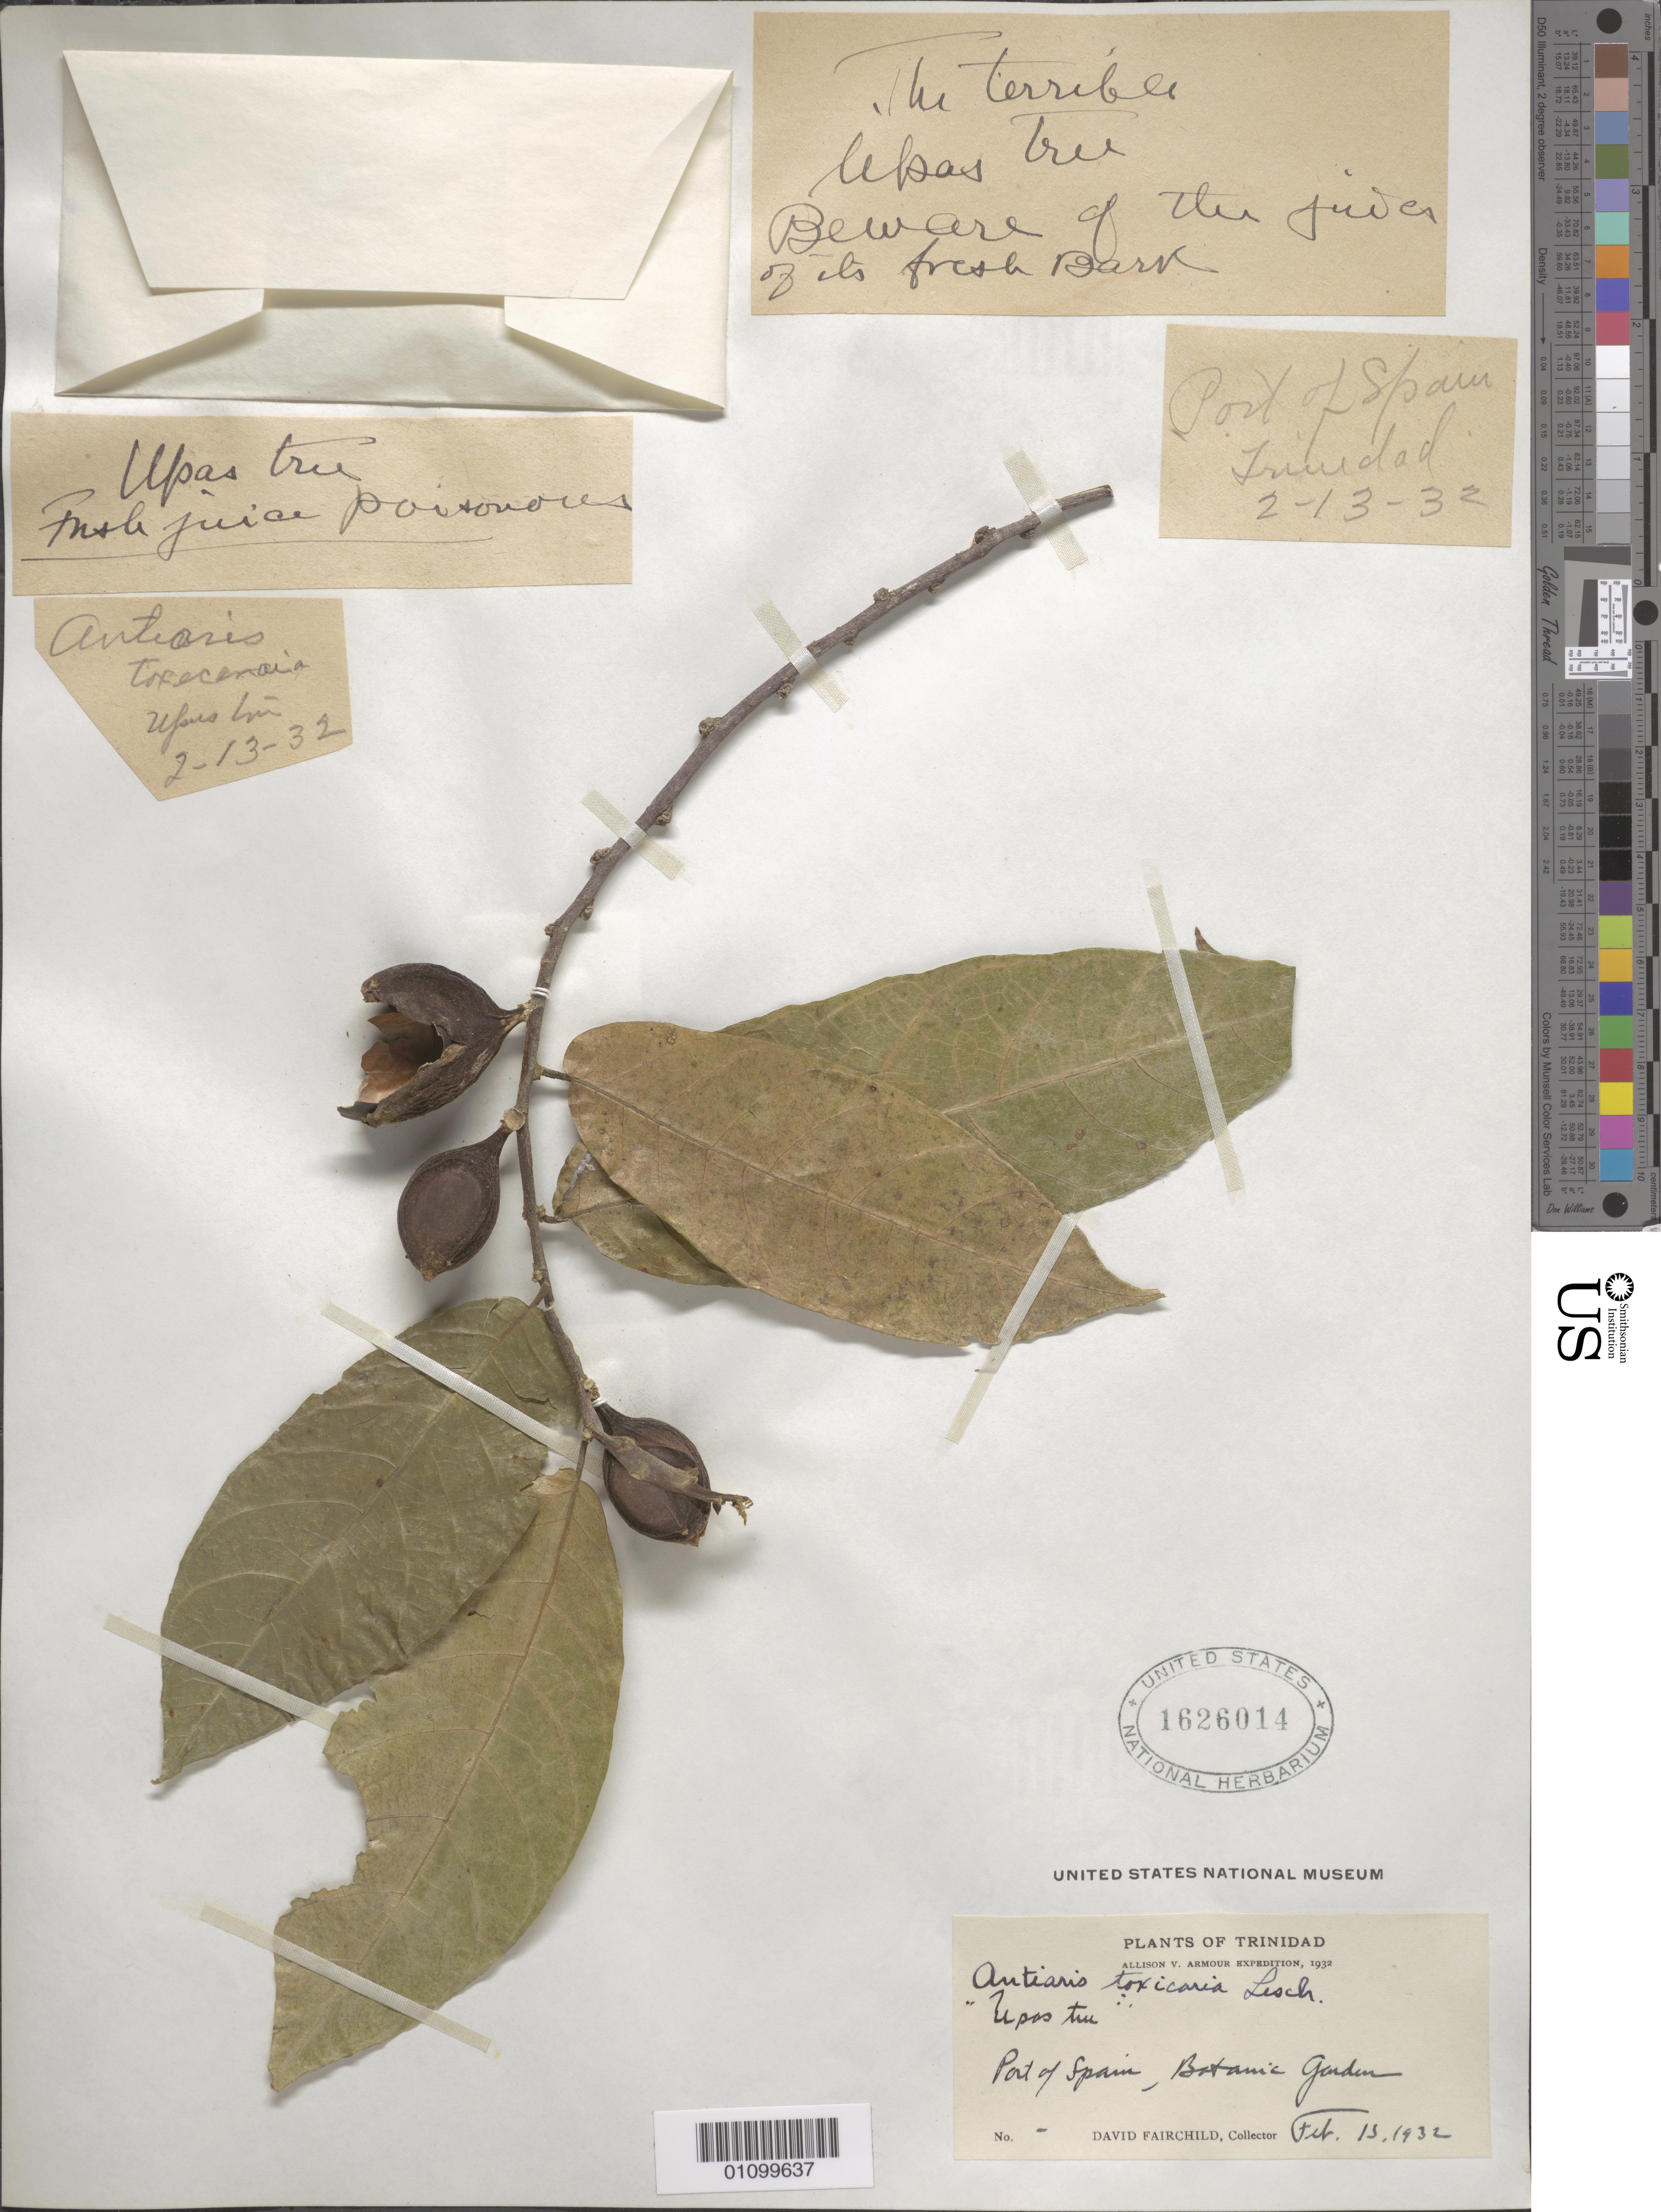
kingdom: Plantae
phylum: Tracheophyta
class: Magnoliopsida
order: Rosales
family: Moraceae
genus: Antiaris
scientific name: Antiaris toxicaria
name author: Lesch.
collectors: D. Fairchild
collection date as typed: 13 Feb 1932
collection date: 1932-02-13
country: Trinidad and Tobago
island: Trinidad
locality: Port of Spain, Botanic Garden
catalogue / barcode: US 1626014